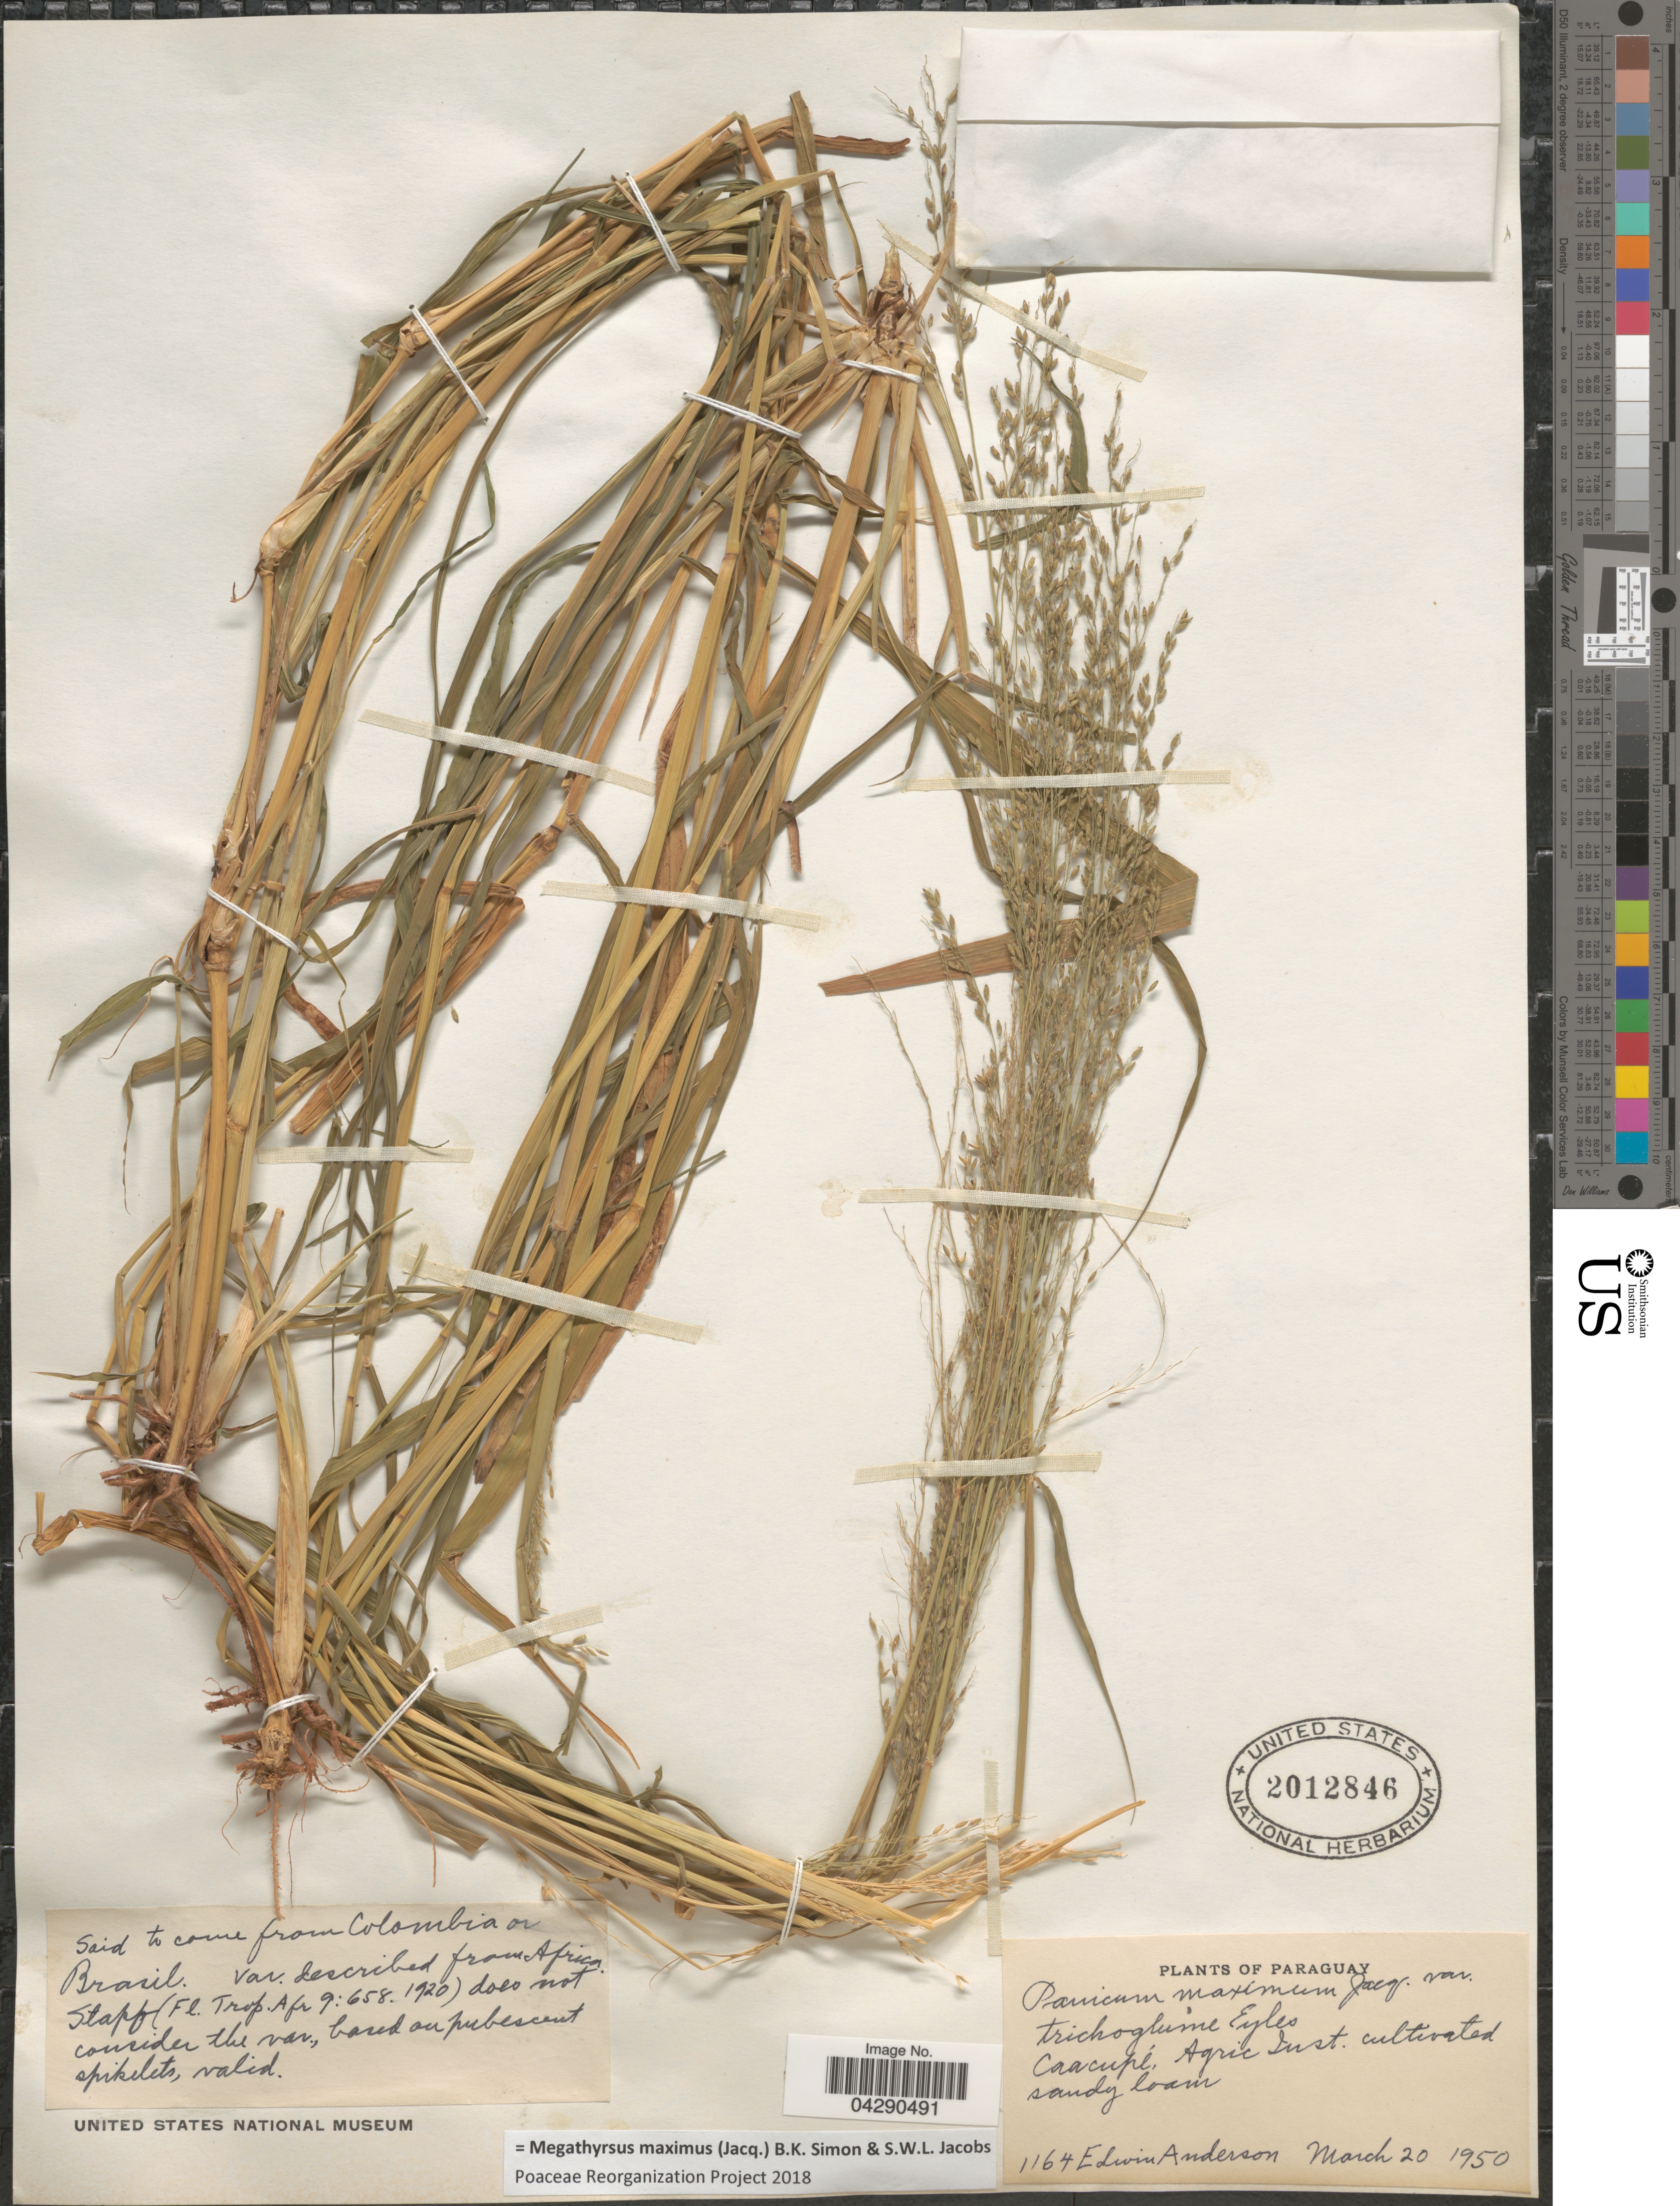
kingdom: Plantae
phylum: Tracheophyta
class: Liliopsida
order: Poales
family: Poaceae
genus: Megathyrsus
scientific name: Megathyrsus maximus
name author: (Jacq.) B.K. Simon & S.W.L. Jacobs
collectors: E. Anderson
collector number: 1164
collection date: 1950-03-20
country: Paraguay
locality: Caacupé, Agric Inst.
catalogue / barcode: US 2012846